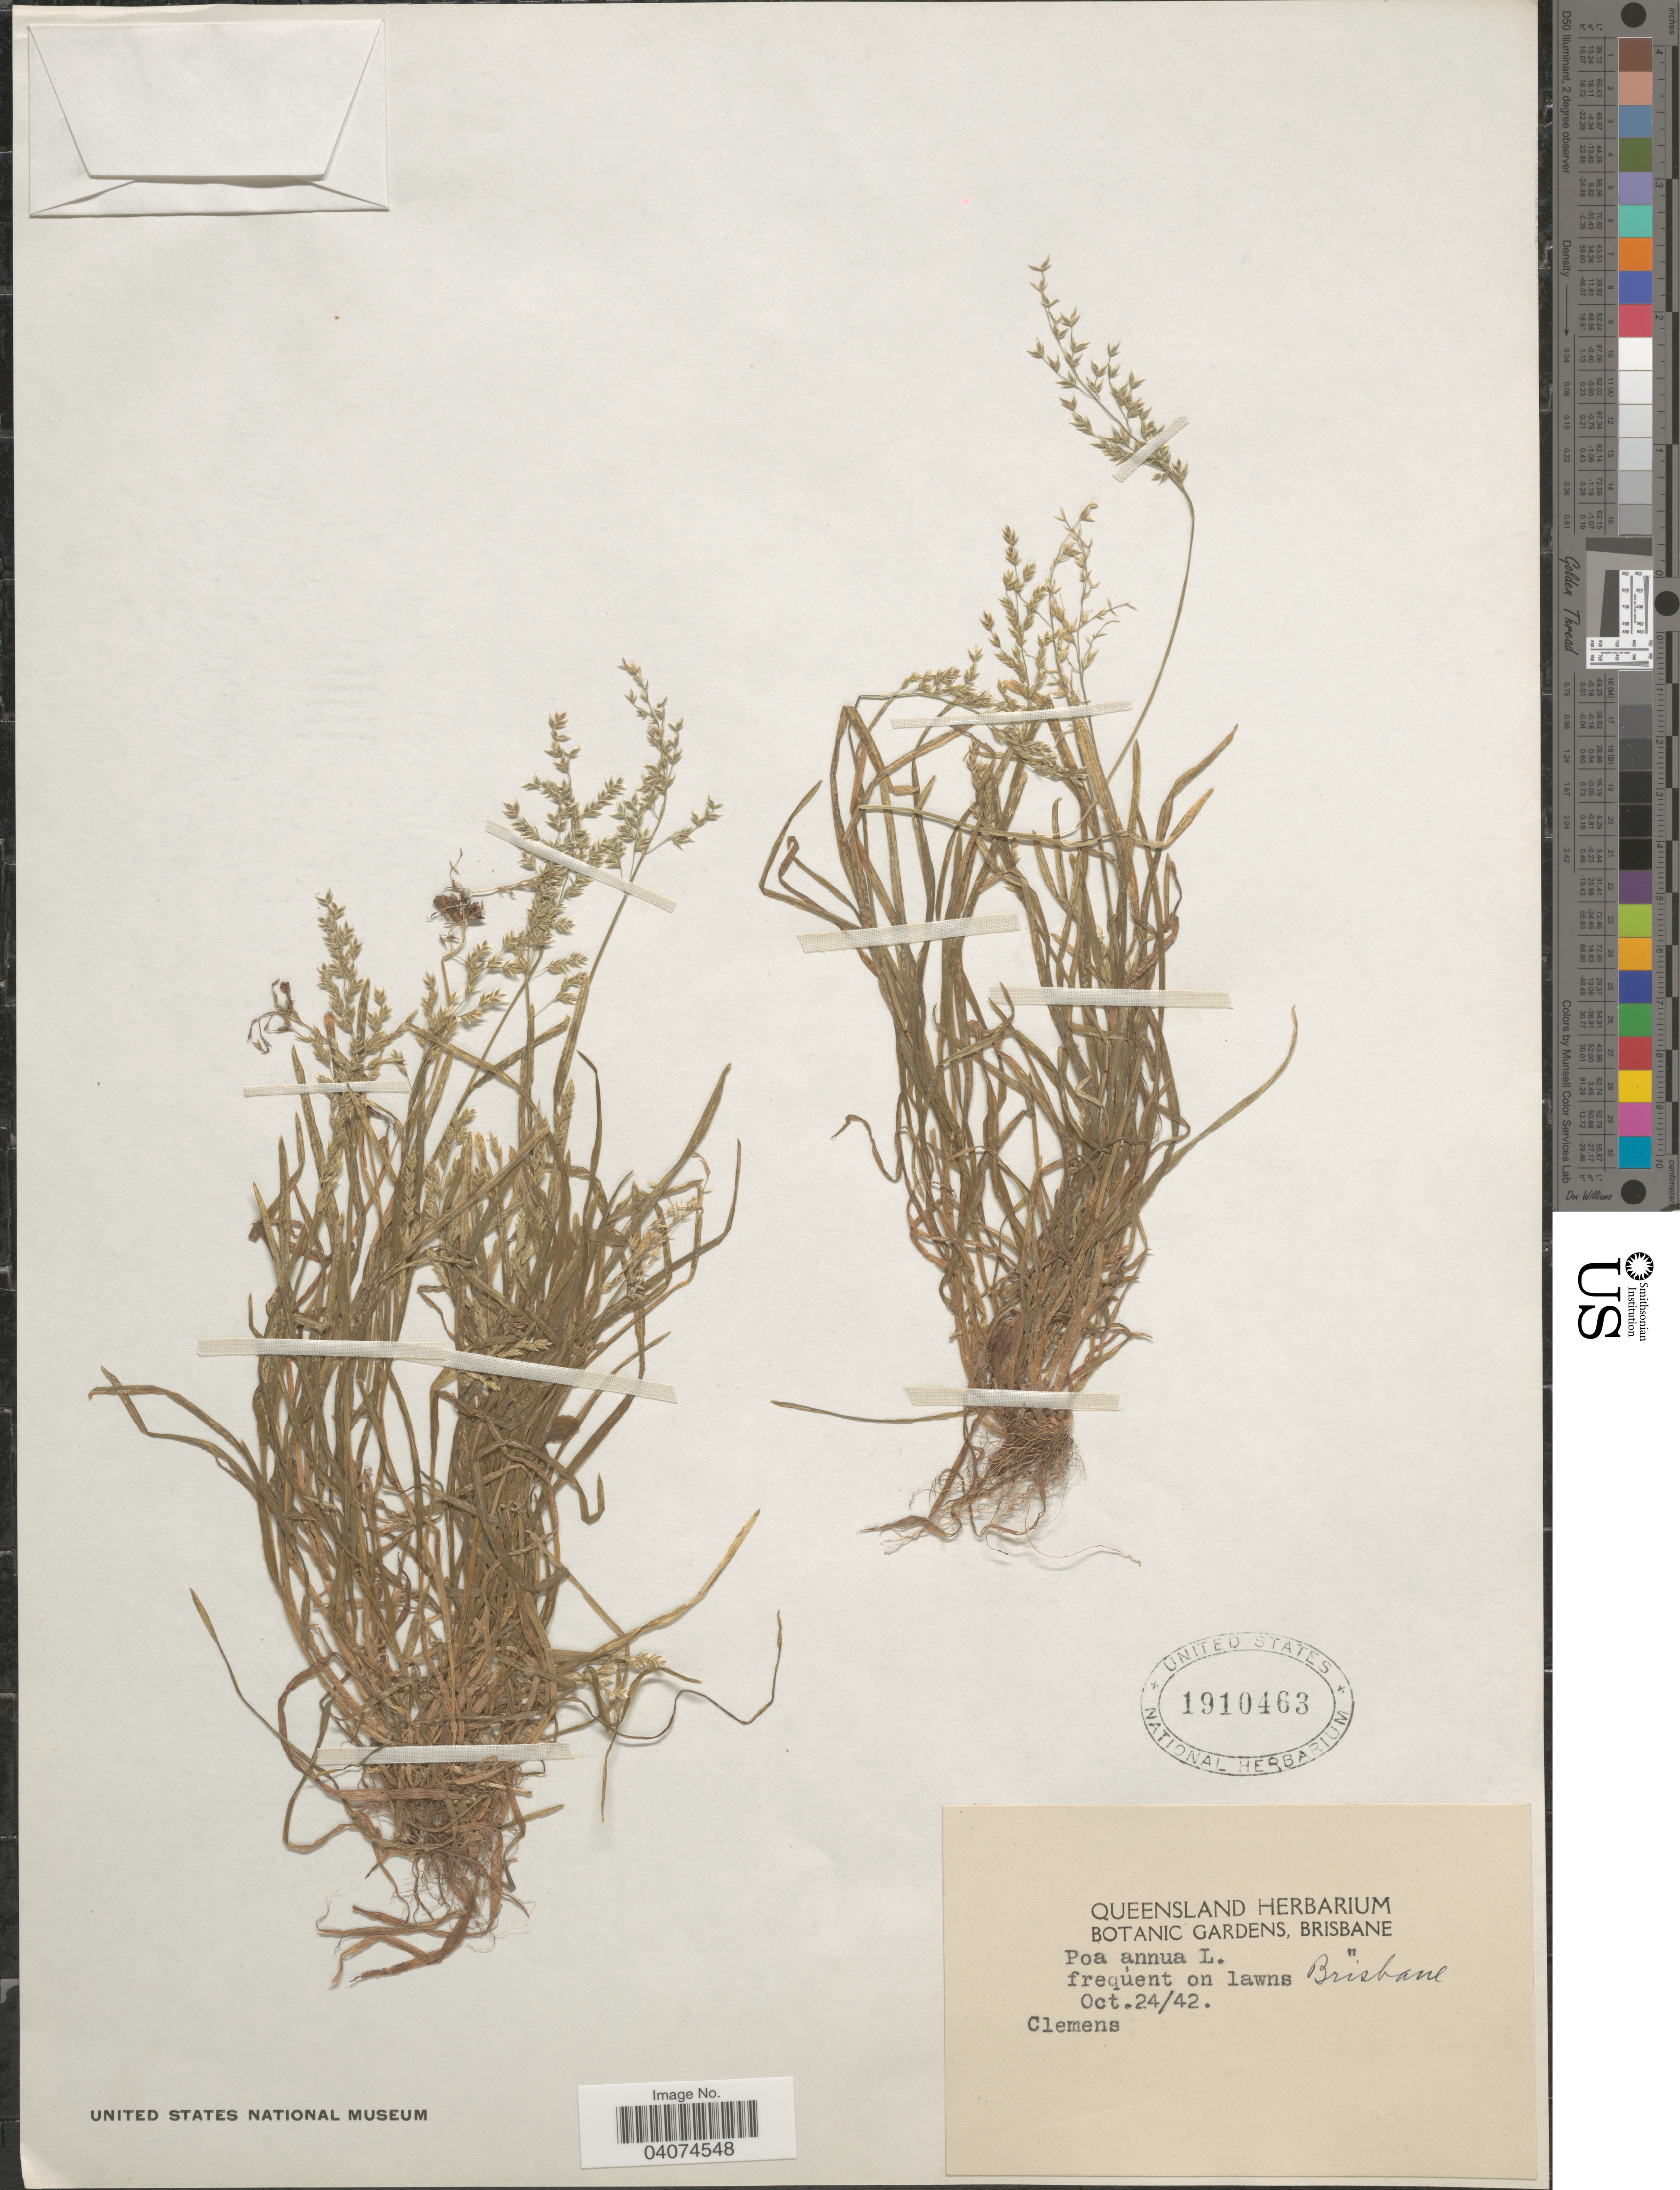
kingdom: Plantae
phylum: Tracheophyta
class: Liliopsida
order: Poales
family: Poaceae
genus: Poa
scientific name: Poa annua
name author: L.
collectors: -. Clemens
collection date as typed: Transcribed d/m/y: 24/10/42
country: Australia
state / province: Queensland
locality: Brisbane.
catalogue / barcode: US 1910463